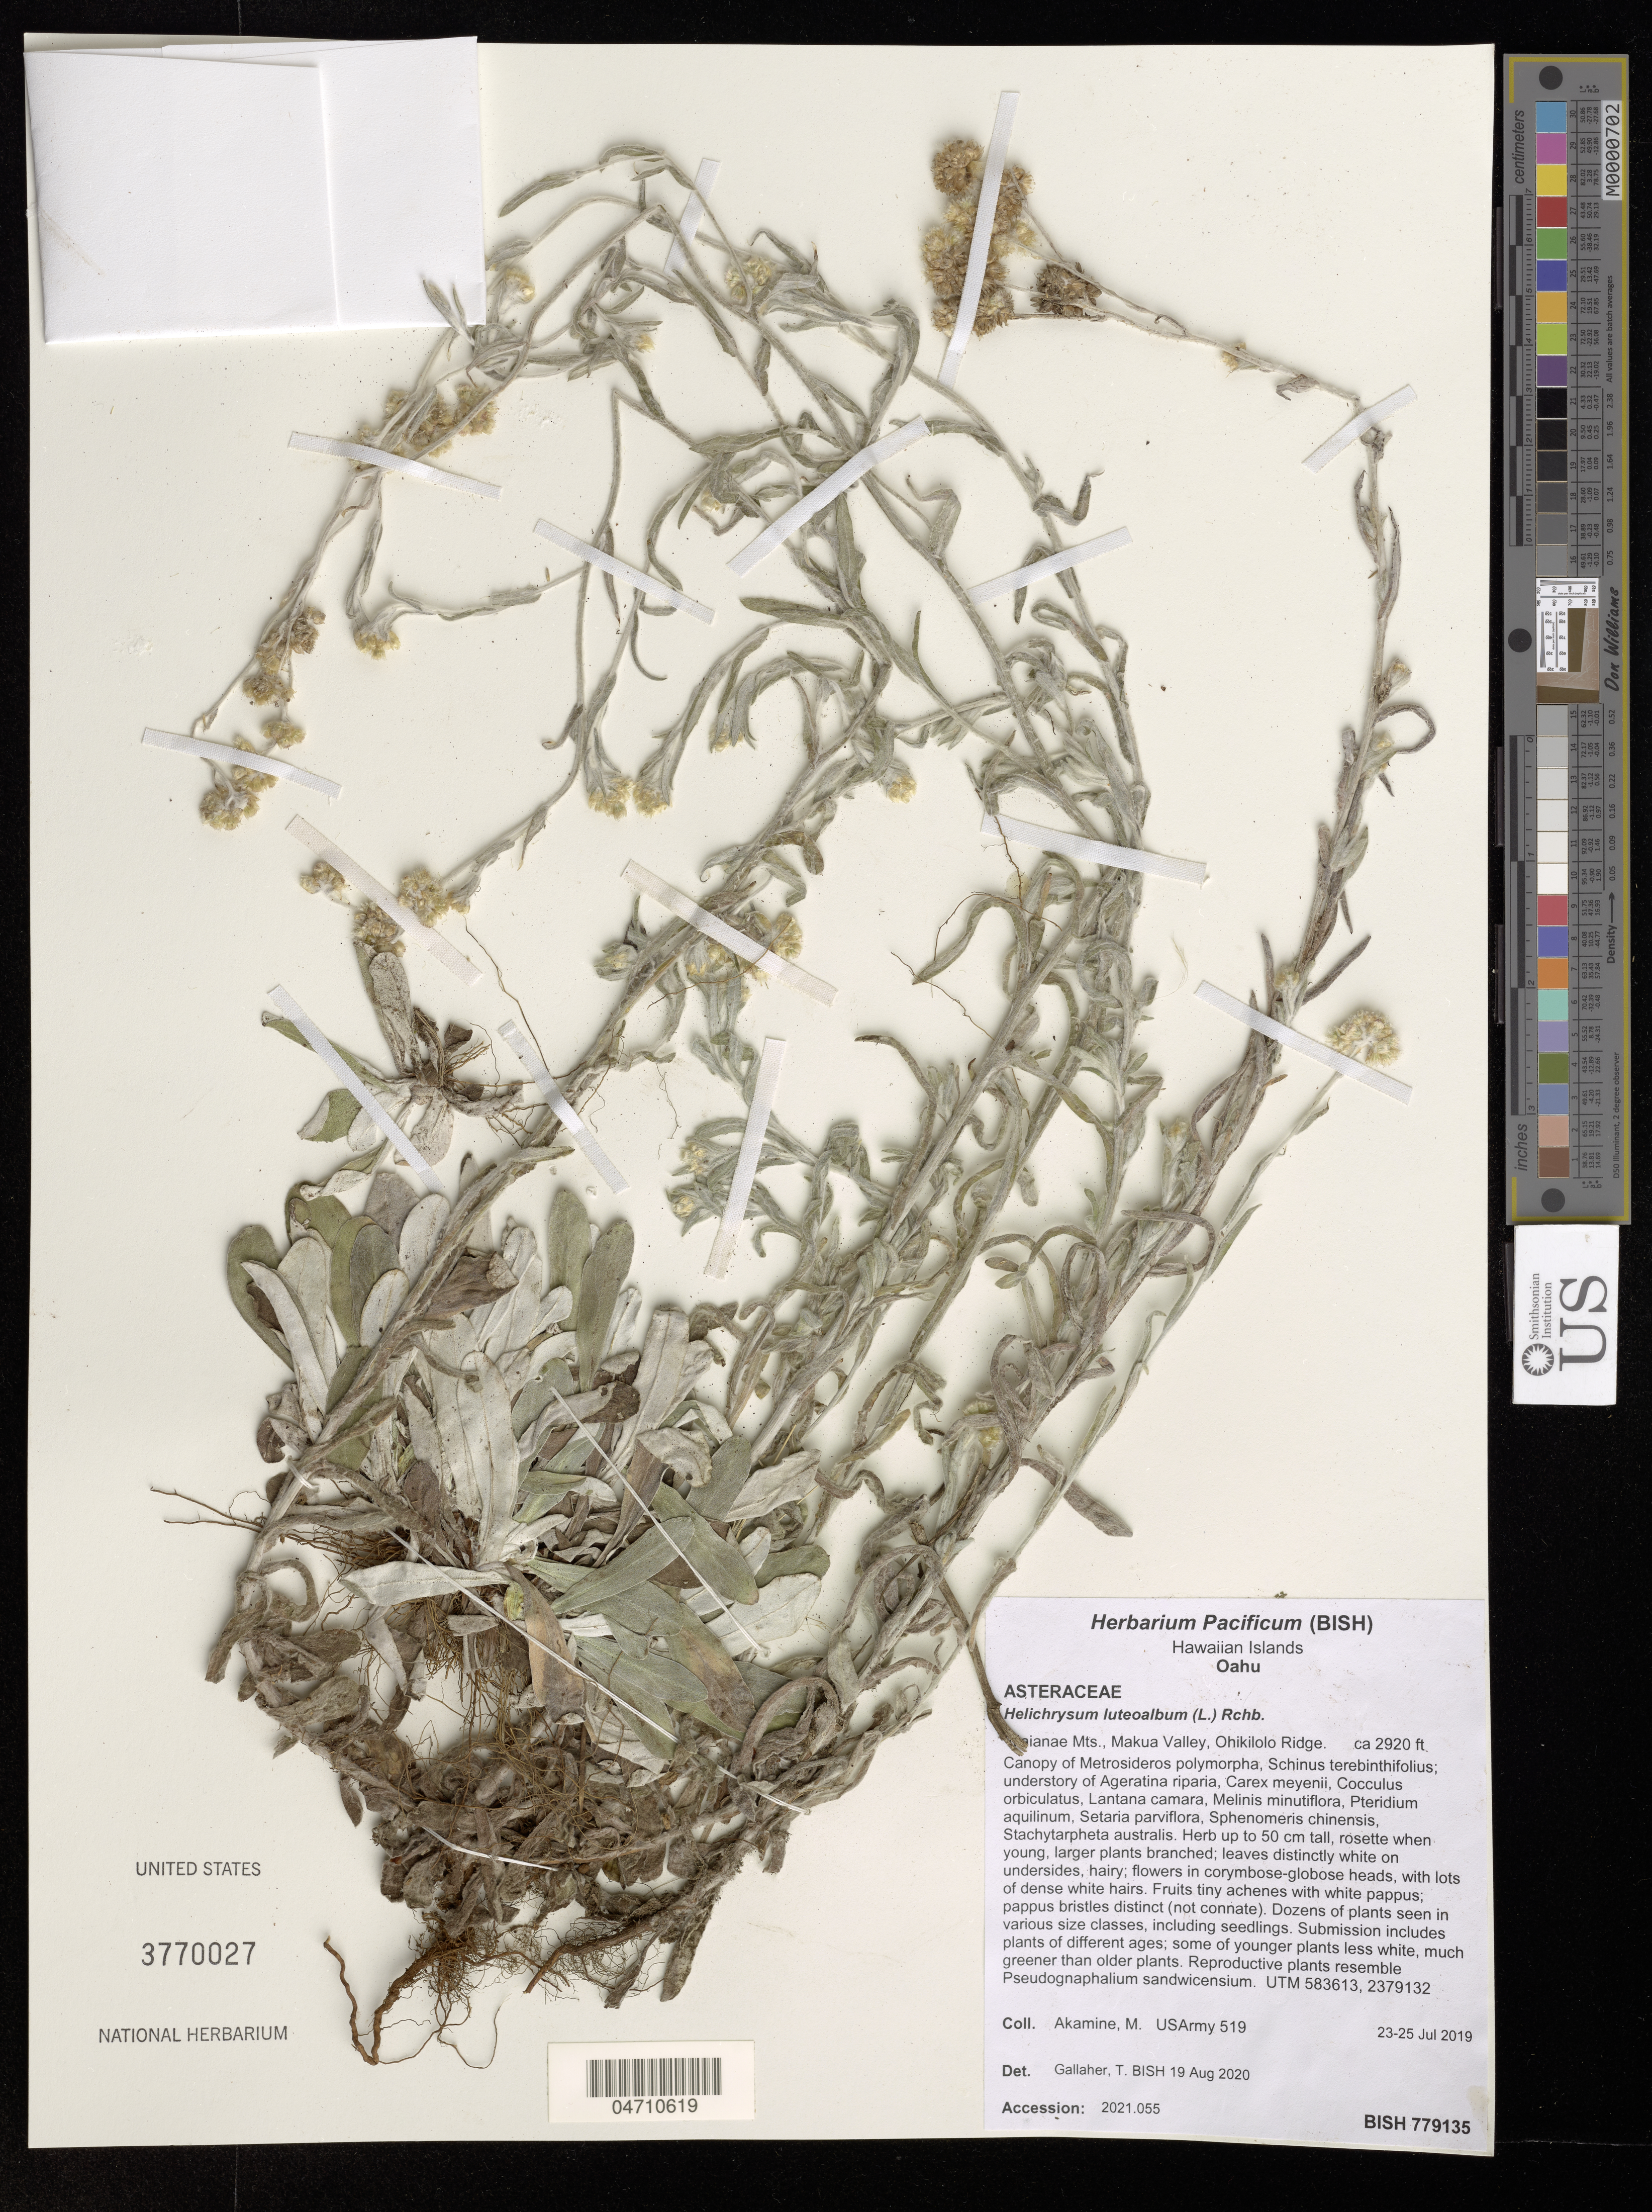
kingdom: Plantae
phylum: Tracheophyta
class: Magnoliopsida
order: Asterales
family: Asteraceae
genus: Helichrysum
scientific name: Helichrysum luteoalbum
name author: (L.) Rchb.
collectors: M. Akamine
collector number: USArmy 519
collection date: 2019-07-23/2019-07-25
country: United States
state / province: Hawaii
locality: Hawaiian Islands. Oahu. !ianae Mts., Makua Valley, Ohikilolo Ridge.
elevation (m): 890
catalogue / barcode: US 3770027